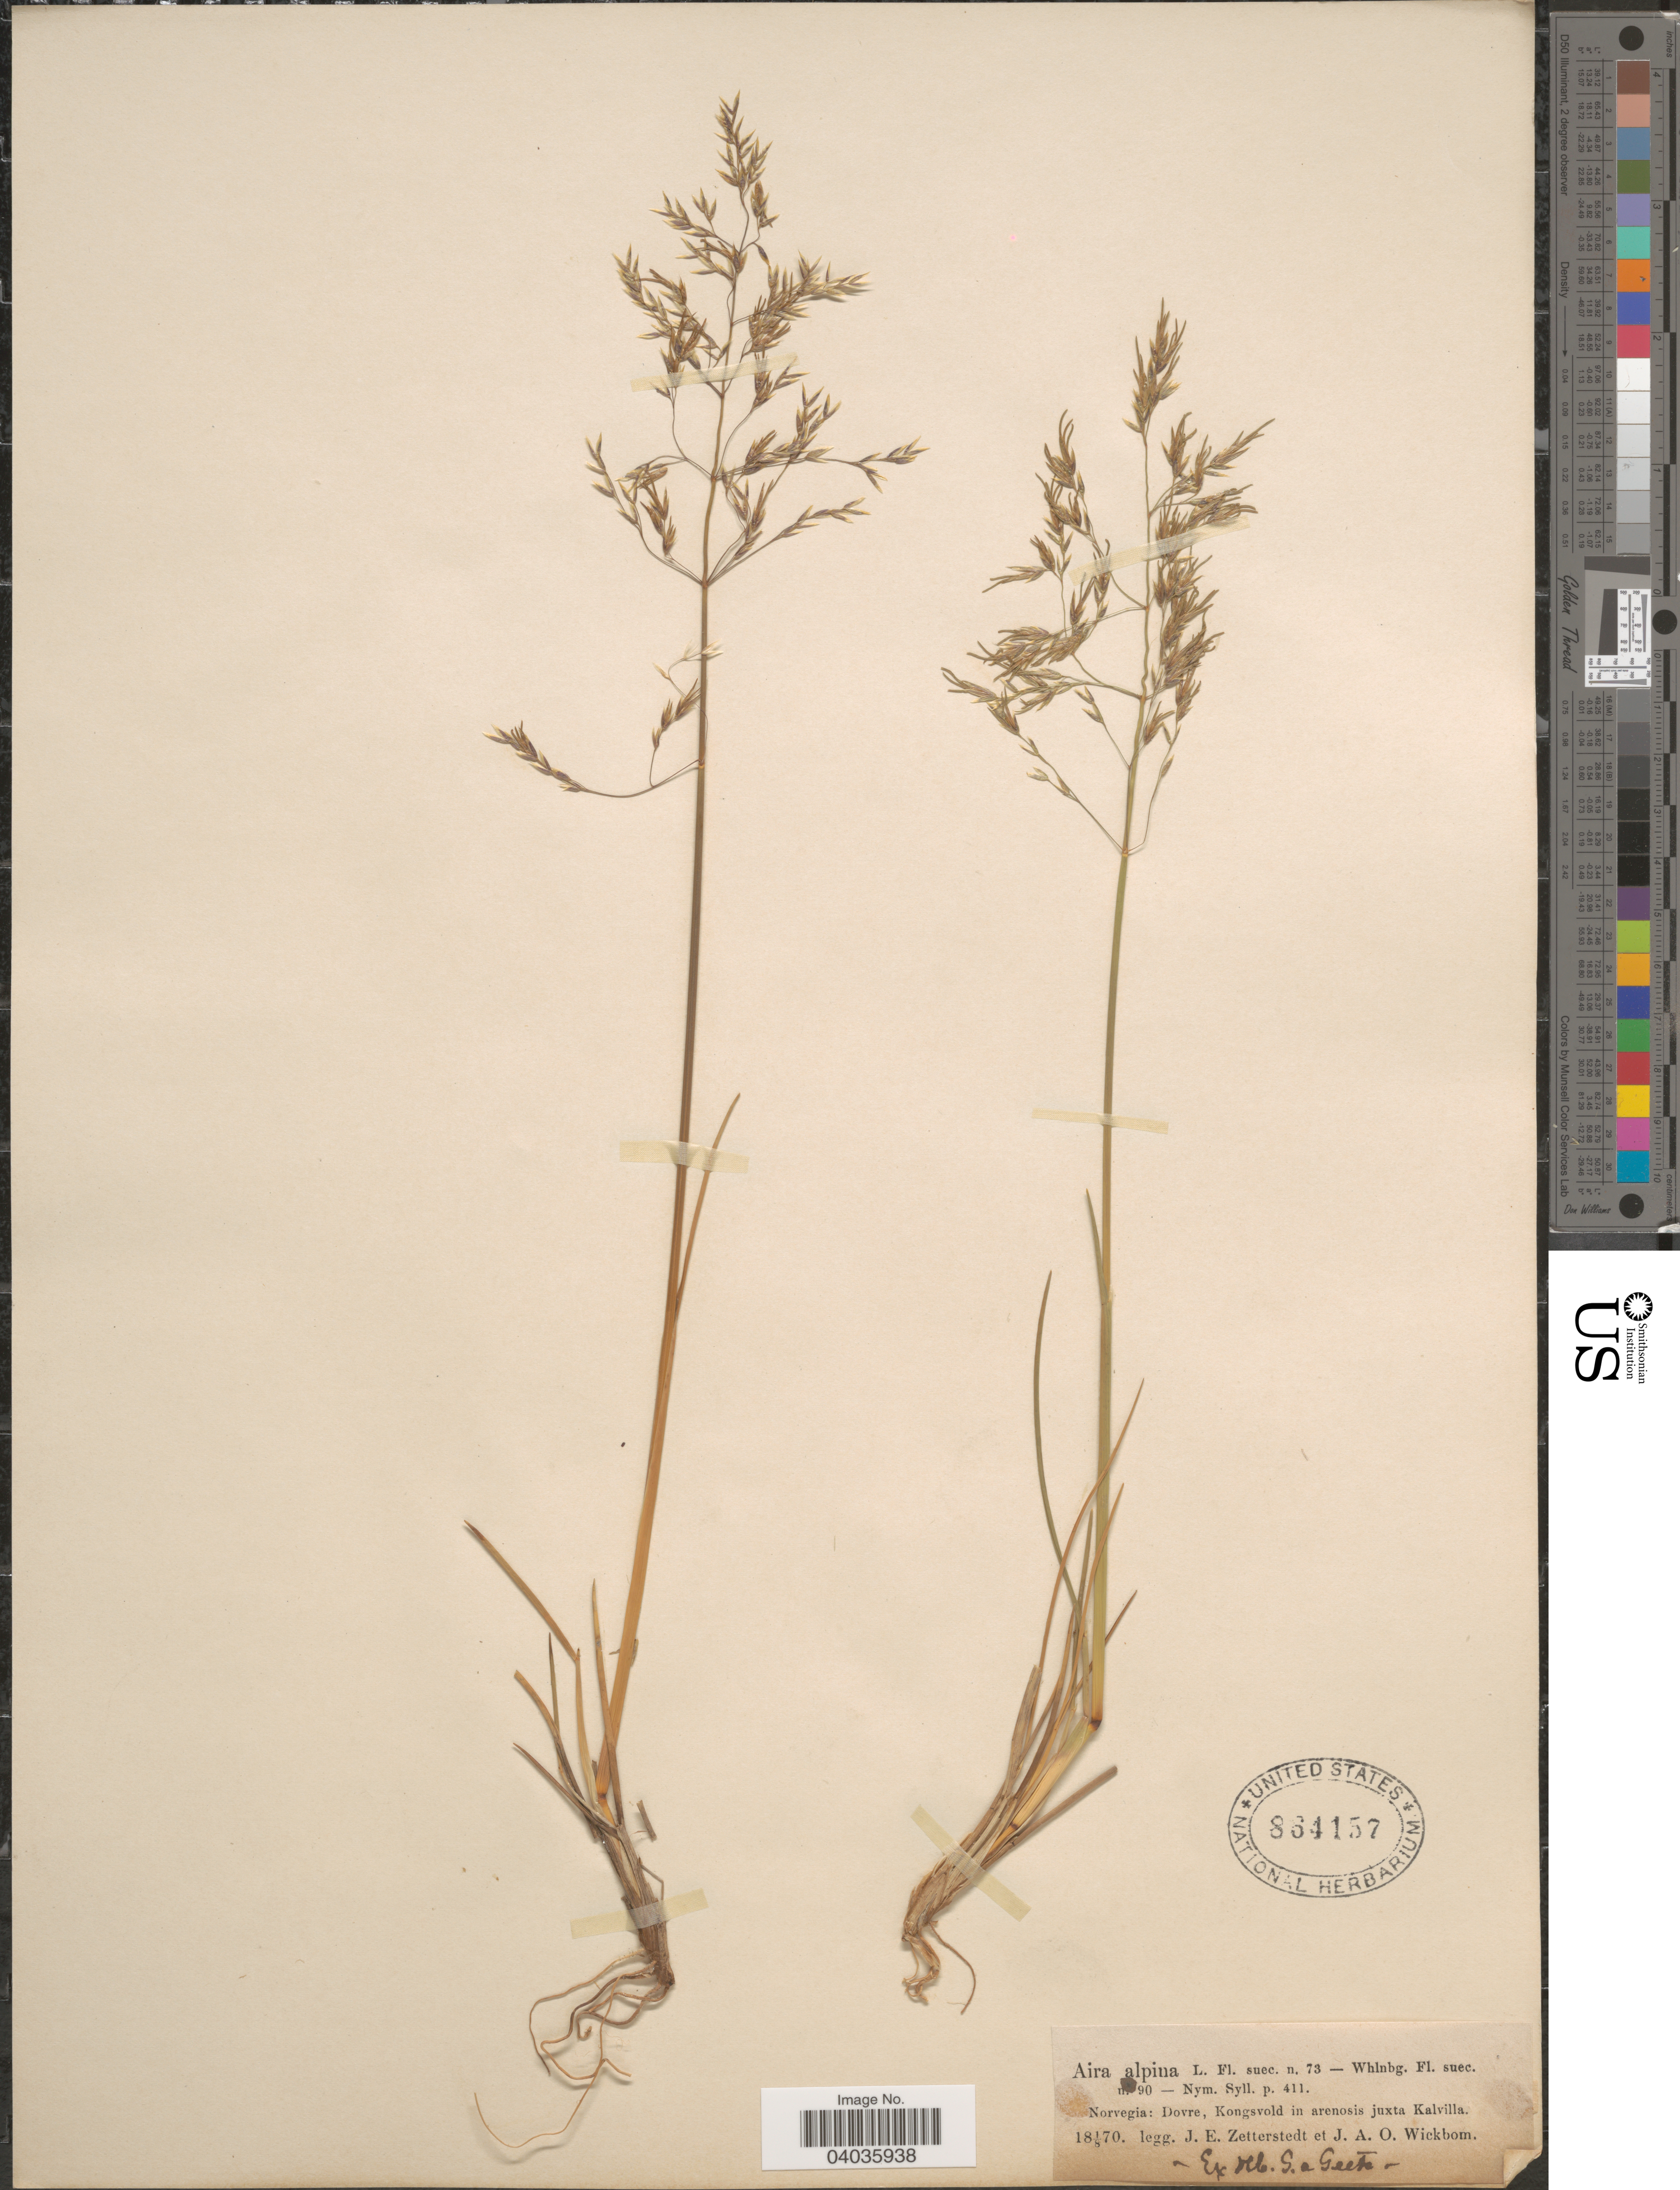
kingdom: Plantae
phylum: Tracheophyta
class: Liliopsida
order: Poales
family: Poaceae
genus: Aira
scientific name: Aira praecox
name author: L.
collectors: J.E. Zetterstedt & J. Wickbom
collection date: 1870-08-01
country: Norway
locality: Norvegia: Dovre, Kongsvold in arenosis juxta Kalvilla.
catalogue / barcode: US 864157